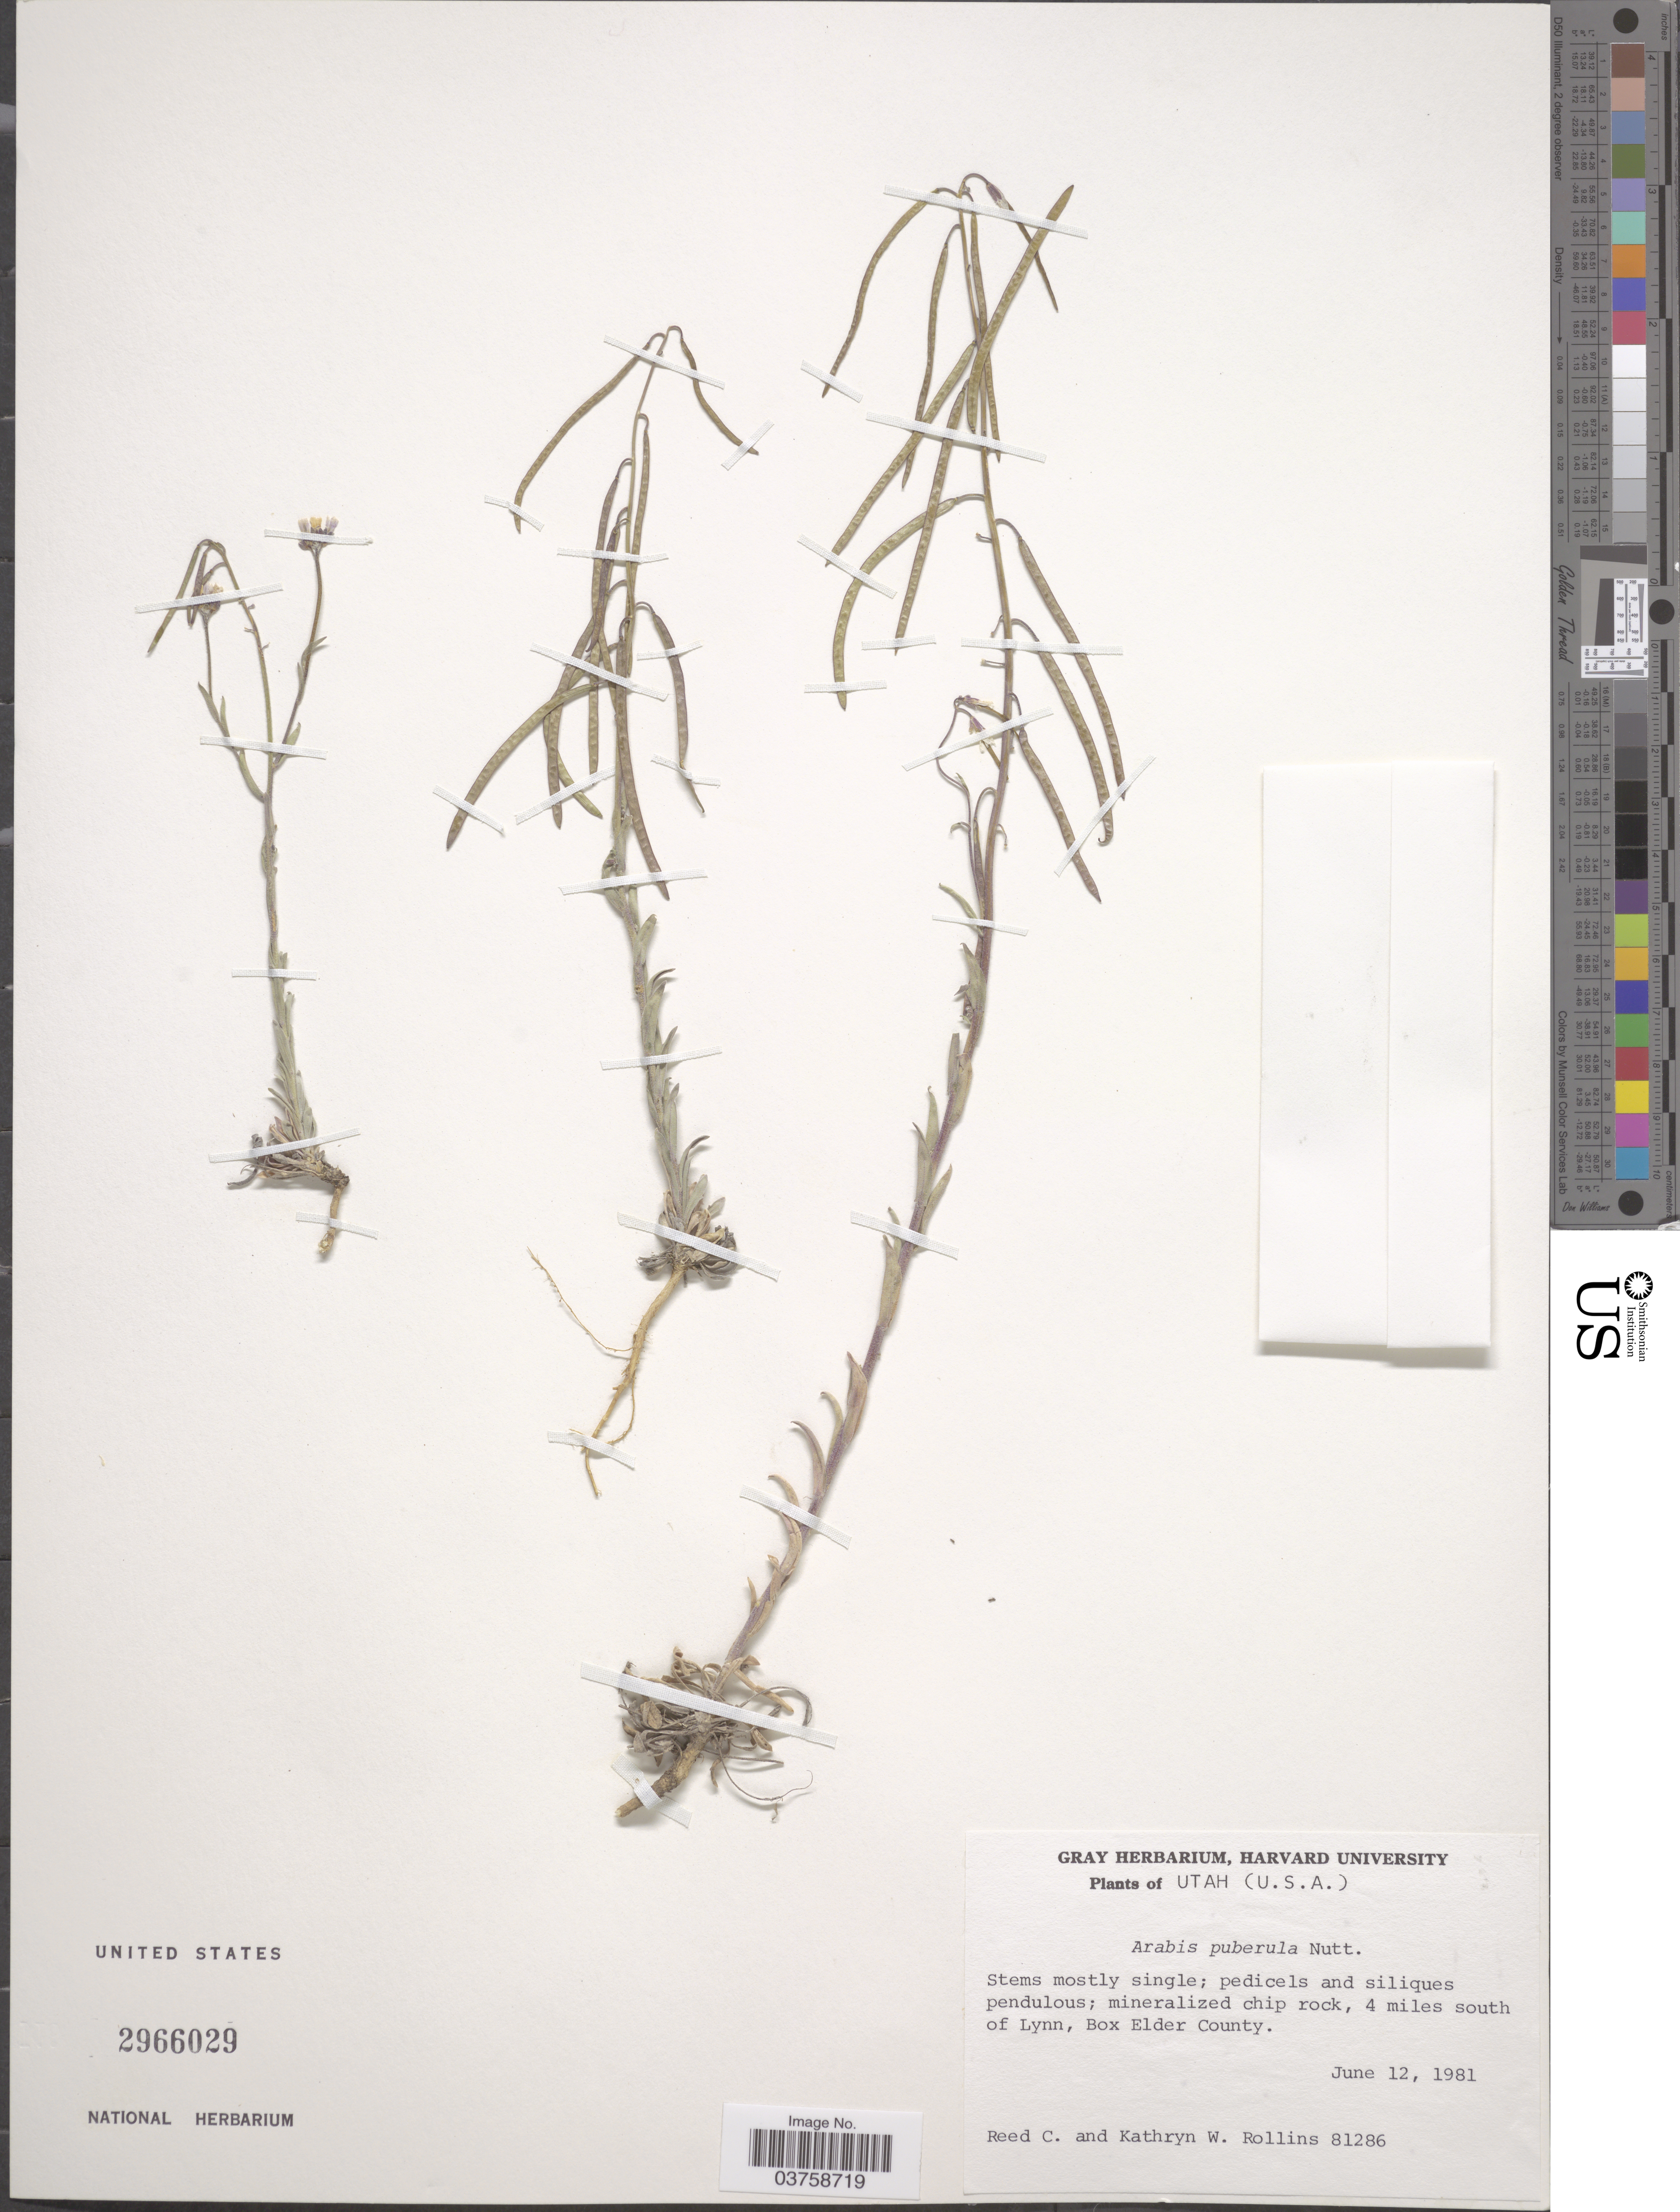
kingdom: Plantae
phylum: Tracheophyta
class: Magnoliopsida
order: Brassicales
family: Brassicaceae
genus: Arabis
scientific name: Arabis puberula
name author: Nutt.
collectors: R. C. Rollins & K. W. Rollins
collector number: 81286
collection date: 1981-06-12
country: United States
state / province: Utah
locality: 4 miles south of Lynn, Box Elder County.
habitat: mineralized chip rock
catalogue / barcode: US 2966029